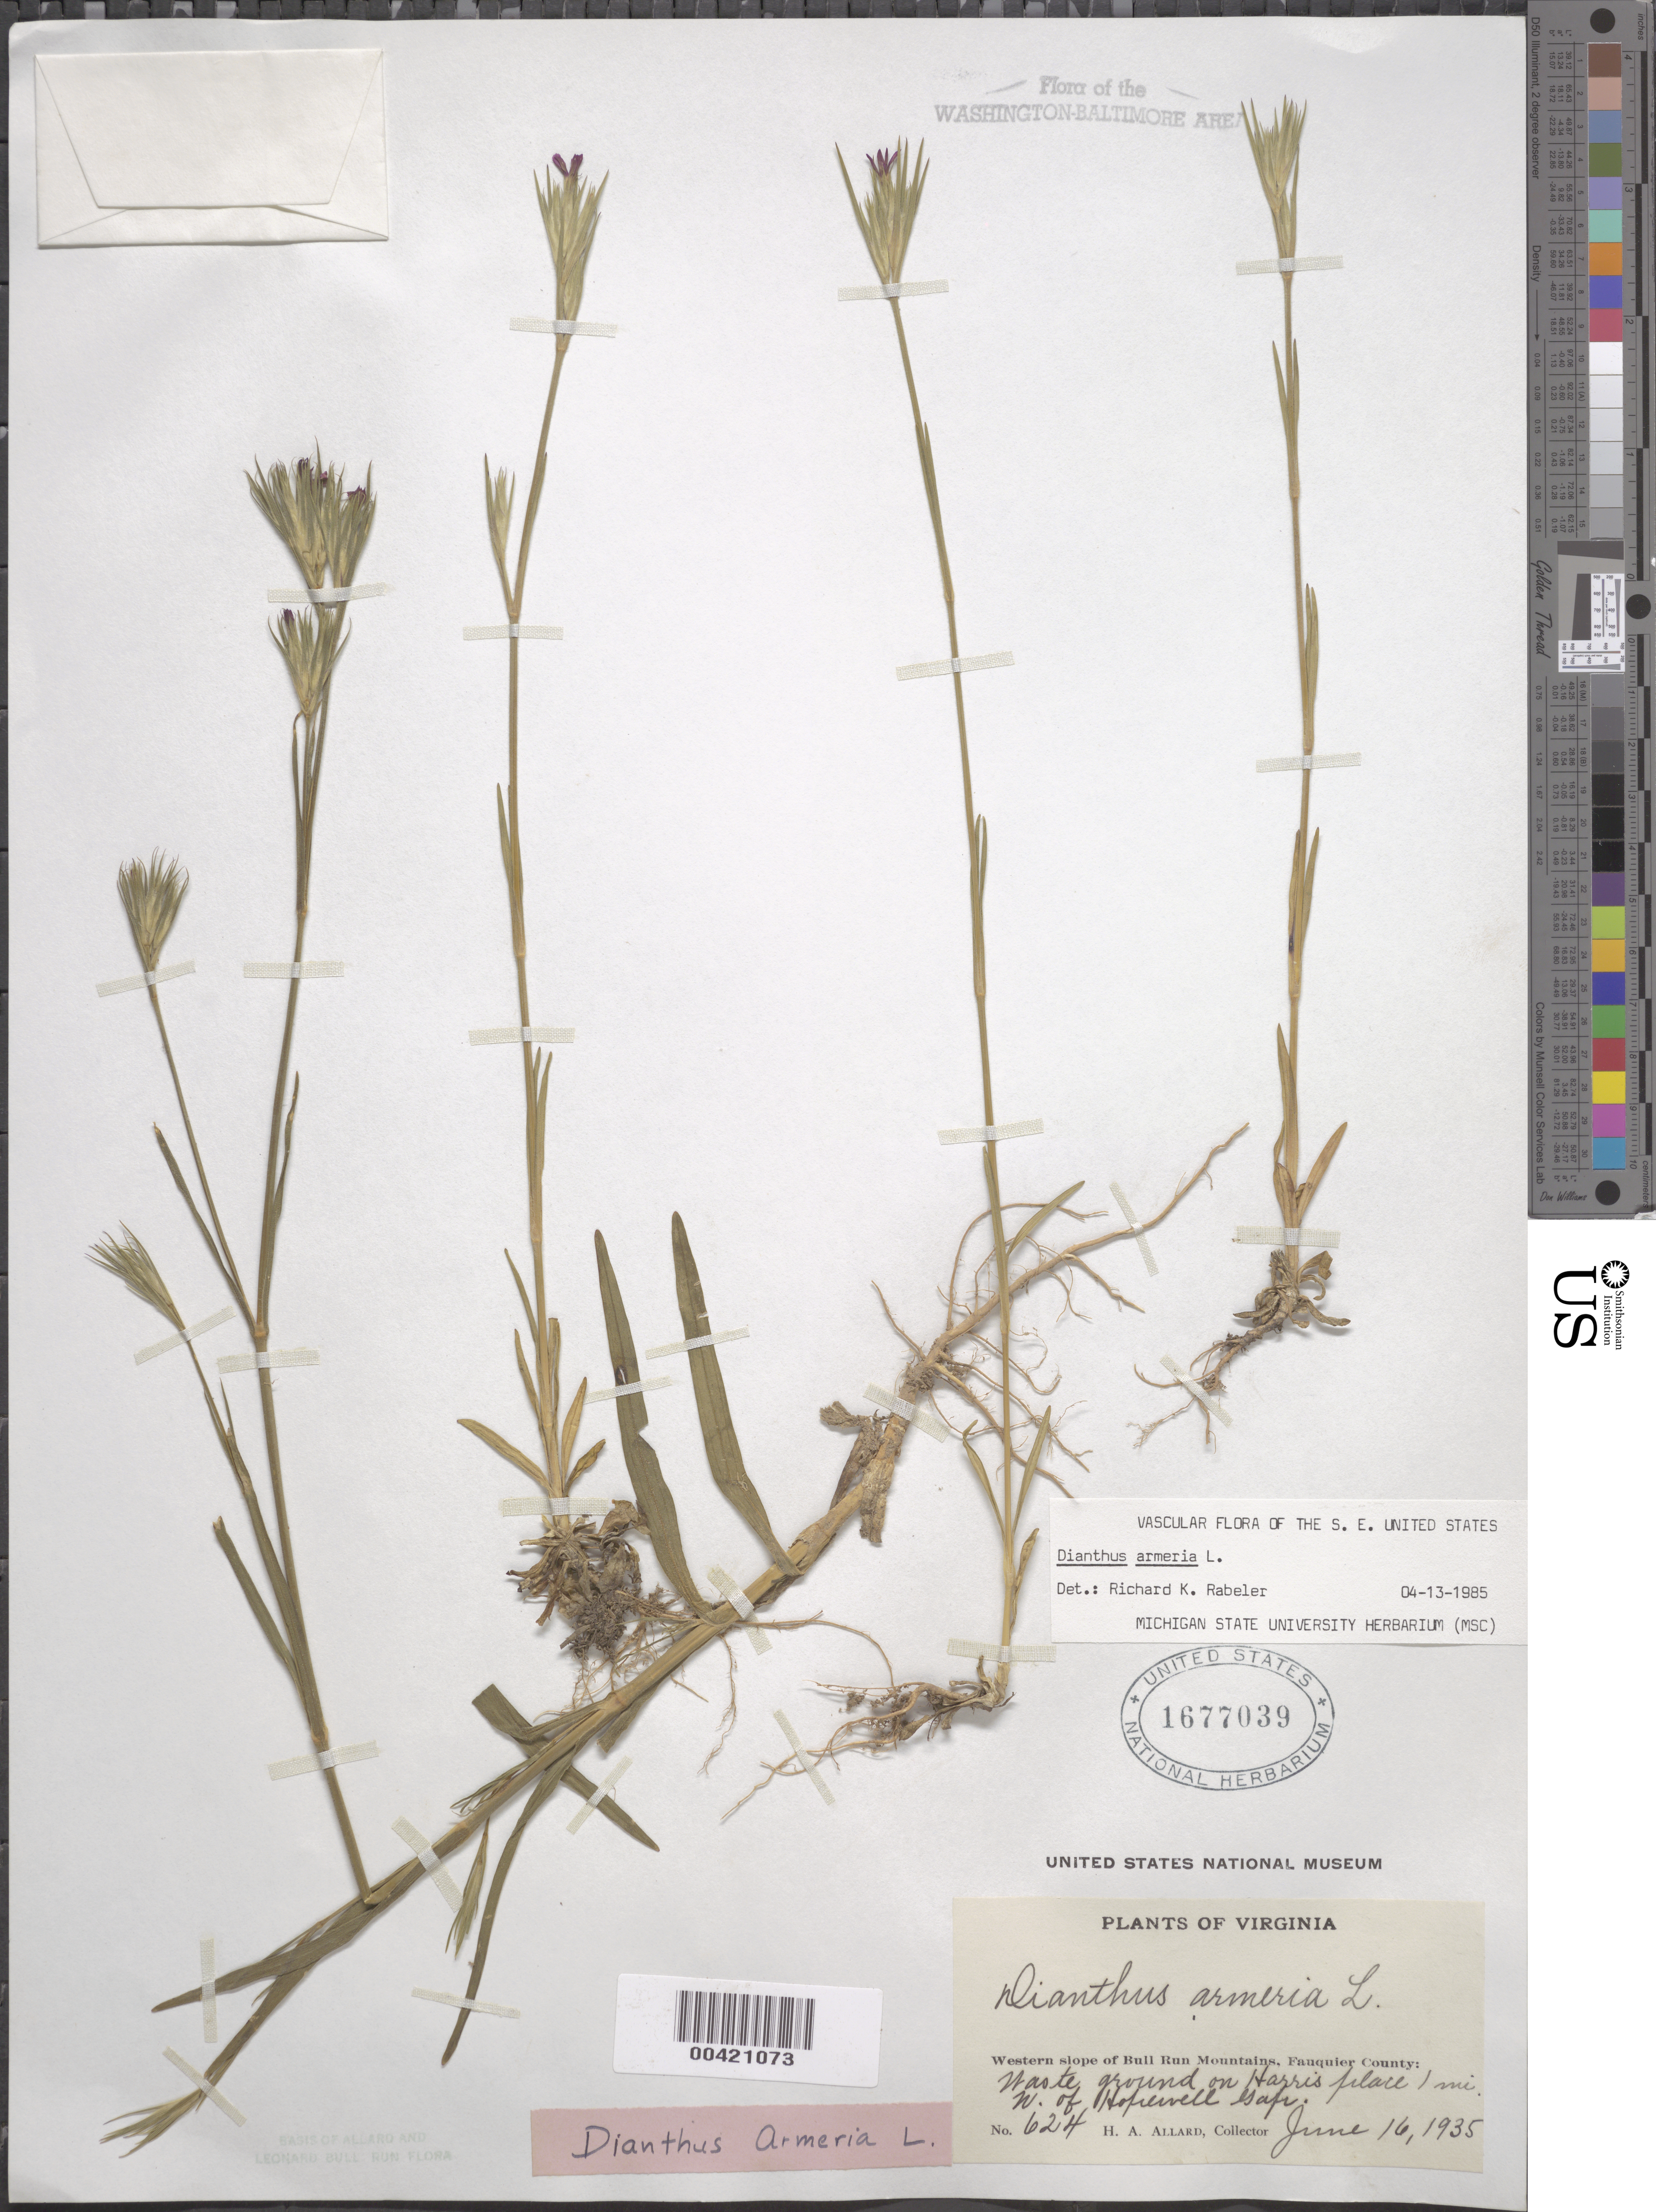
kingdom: Plantae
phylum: Tracheophyta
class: Magnoliopsida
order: Caryophyllales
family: Caryophyllaceae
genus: Dianthus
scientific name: Dianthus armeria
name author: L.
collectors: H. A. Allard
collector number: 624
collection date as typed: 16 Jun 1935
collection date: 1935-06-16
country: United States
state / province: Virginia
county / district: Fauquier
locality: North of Hopewell Gap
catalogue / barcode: US 1677039